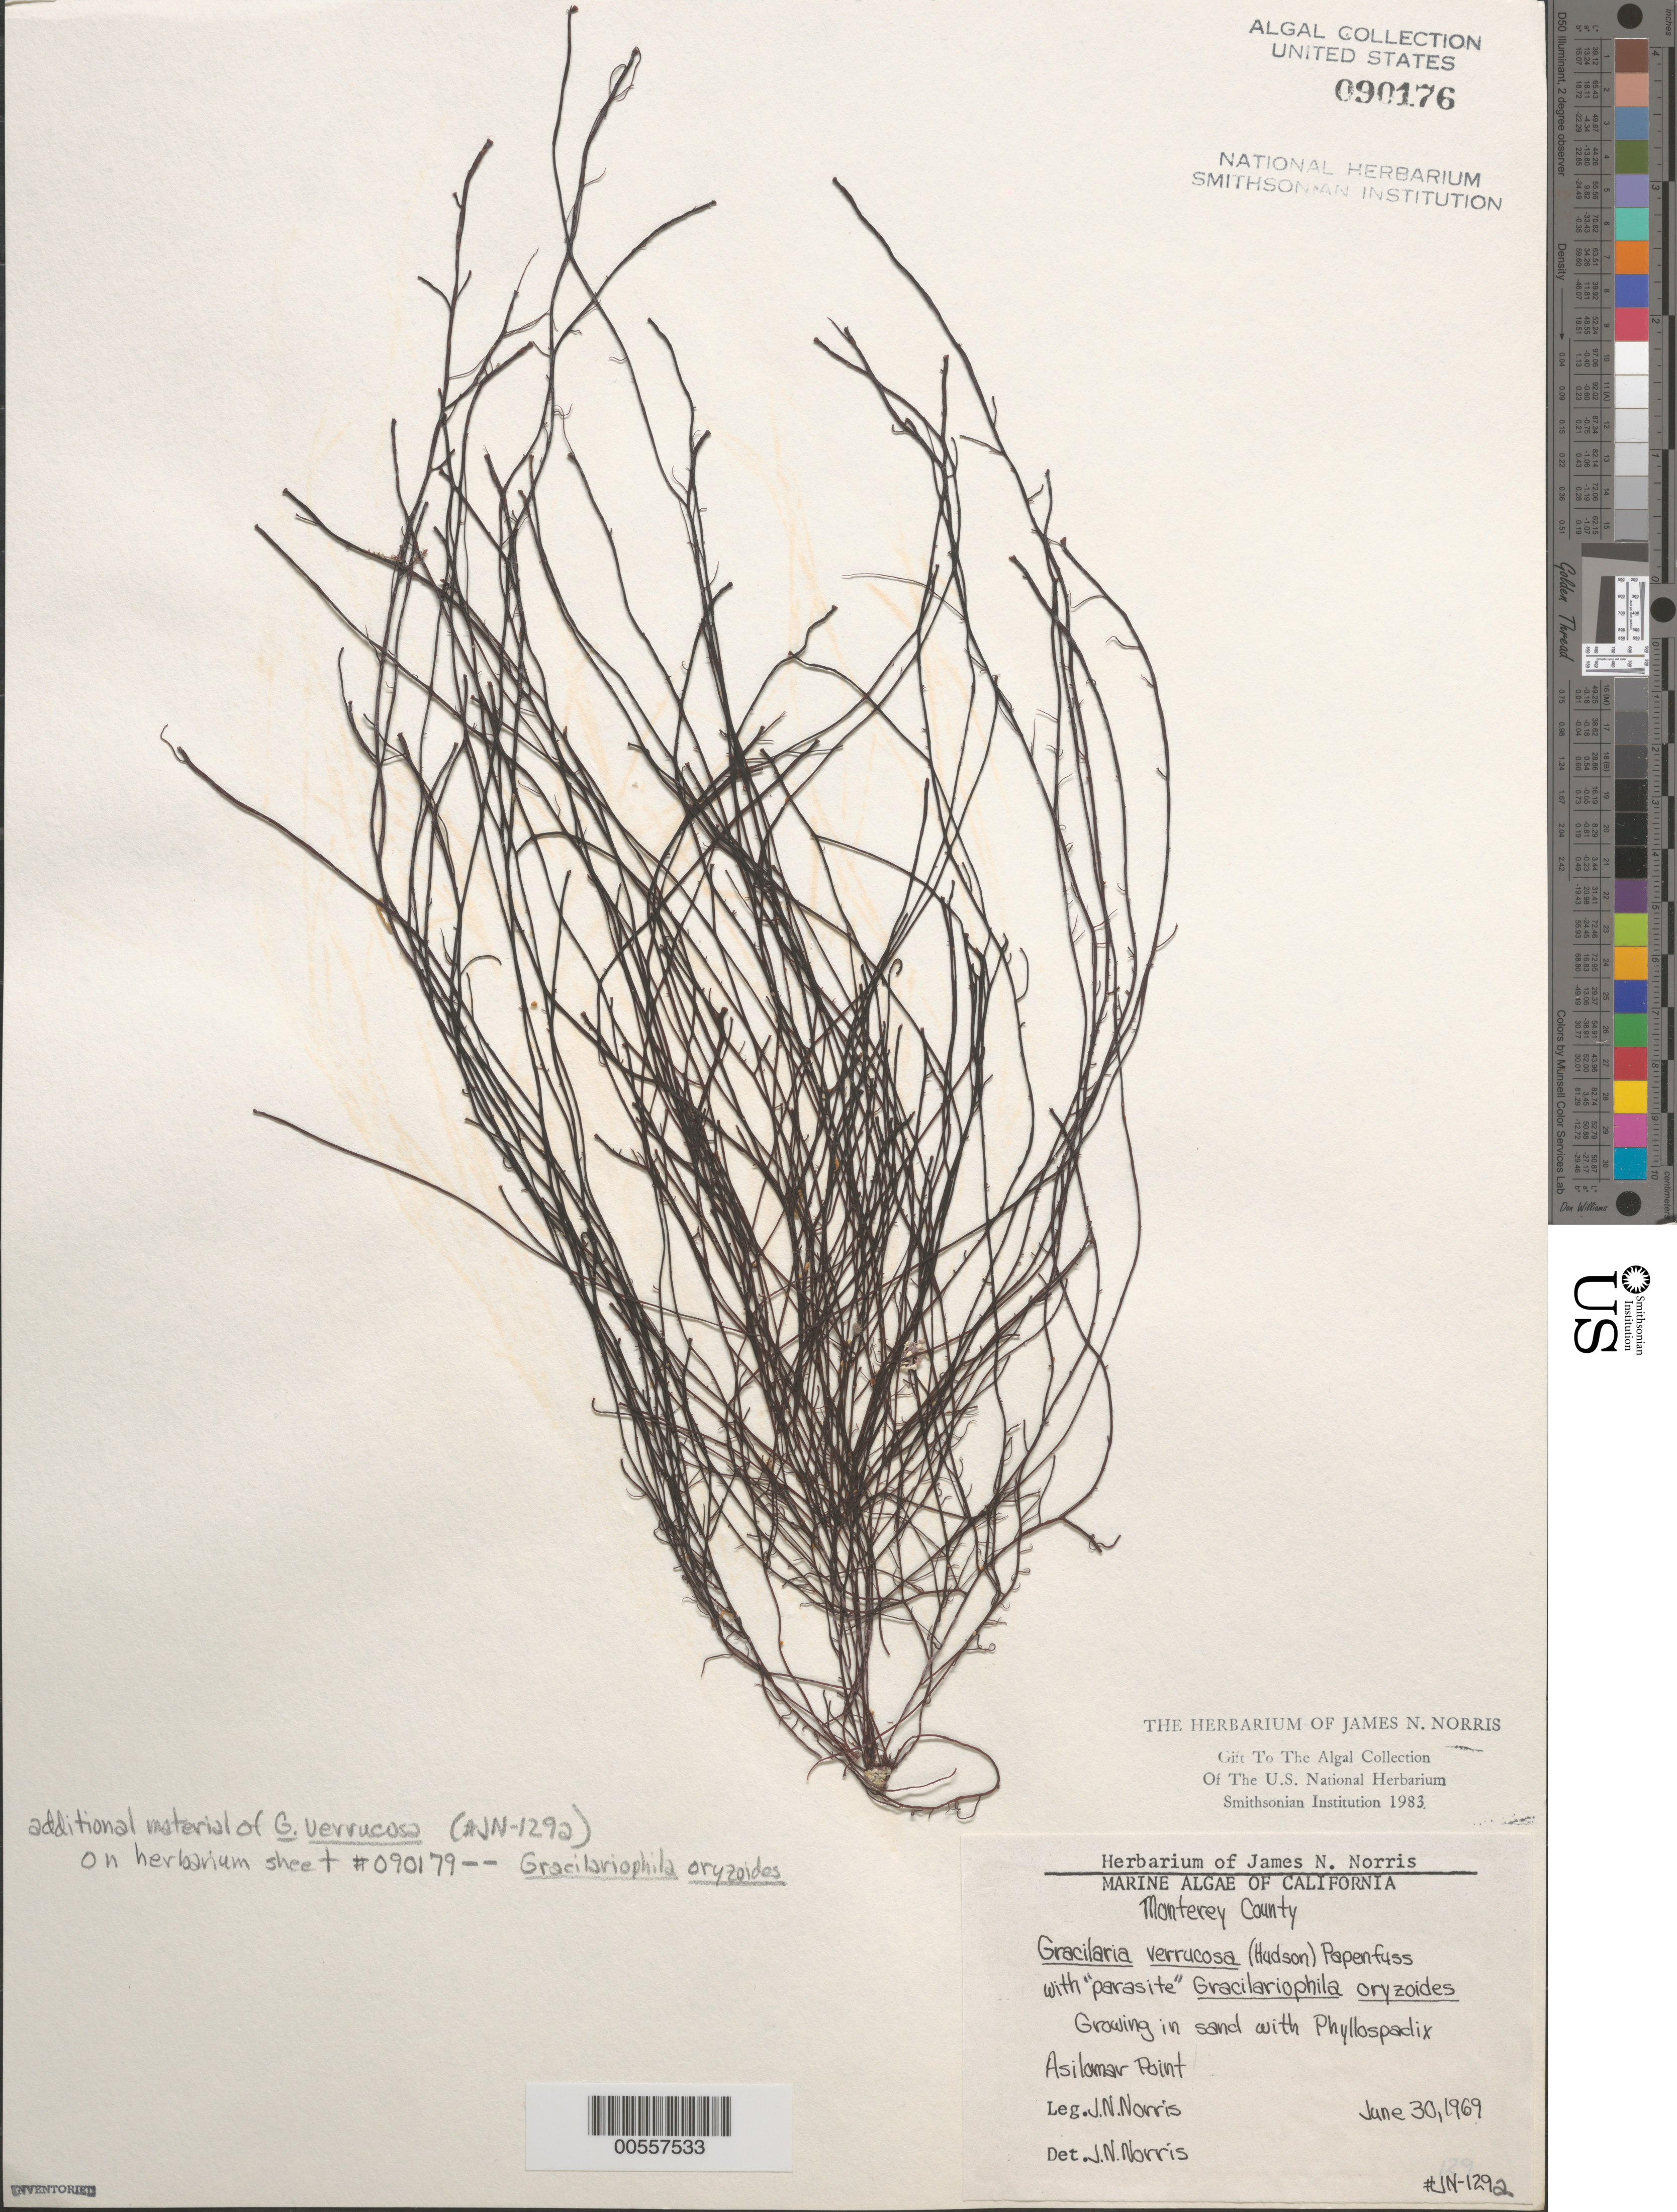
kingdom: Plantae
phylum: Rhodophyta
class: Florideophyceae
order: Gracilariales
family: Gracilariaceae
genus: Gracilariopsis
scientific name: Gracilariopsis longissima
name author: (S.G. Gmel.) Steentoft et al.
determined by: Algae name updating Project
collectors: J. N. Norris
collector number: JN-129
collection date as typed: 30 Jun 1969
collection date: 1969-06-30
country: United States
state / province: California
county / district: Monterey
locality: Asilomar Point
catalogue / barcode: US 90176